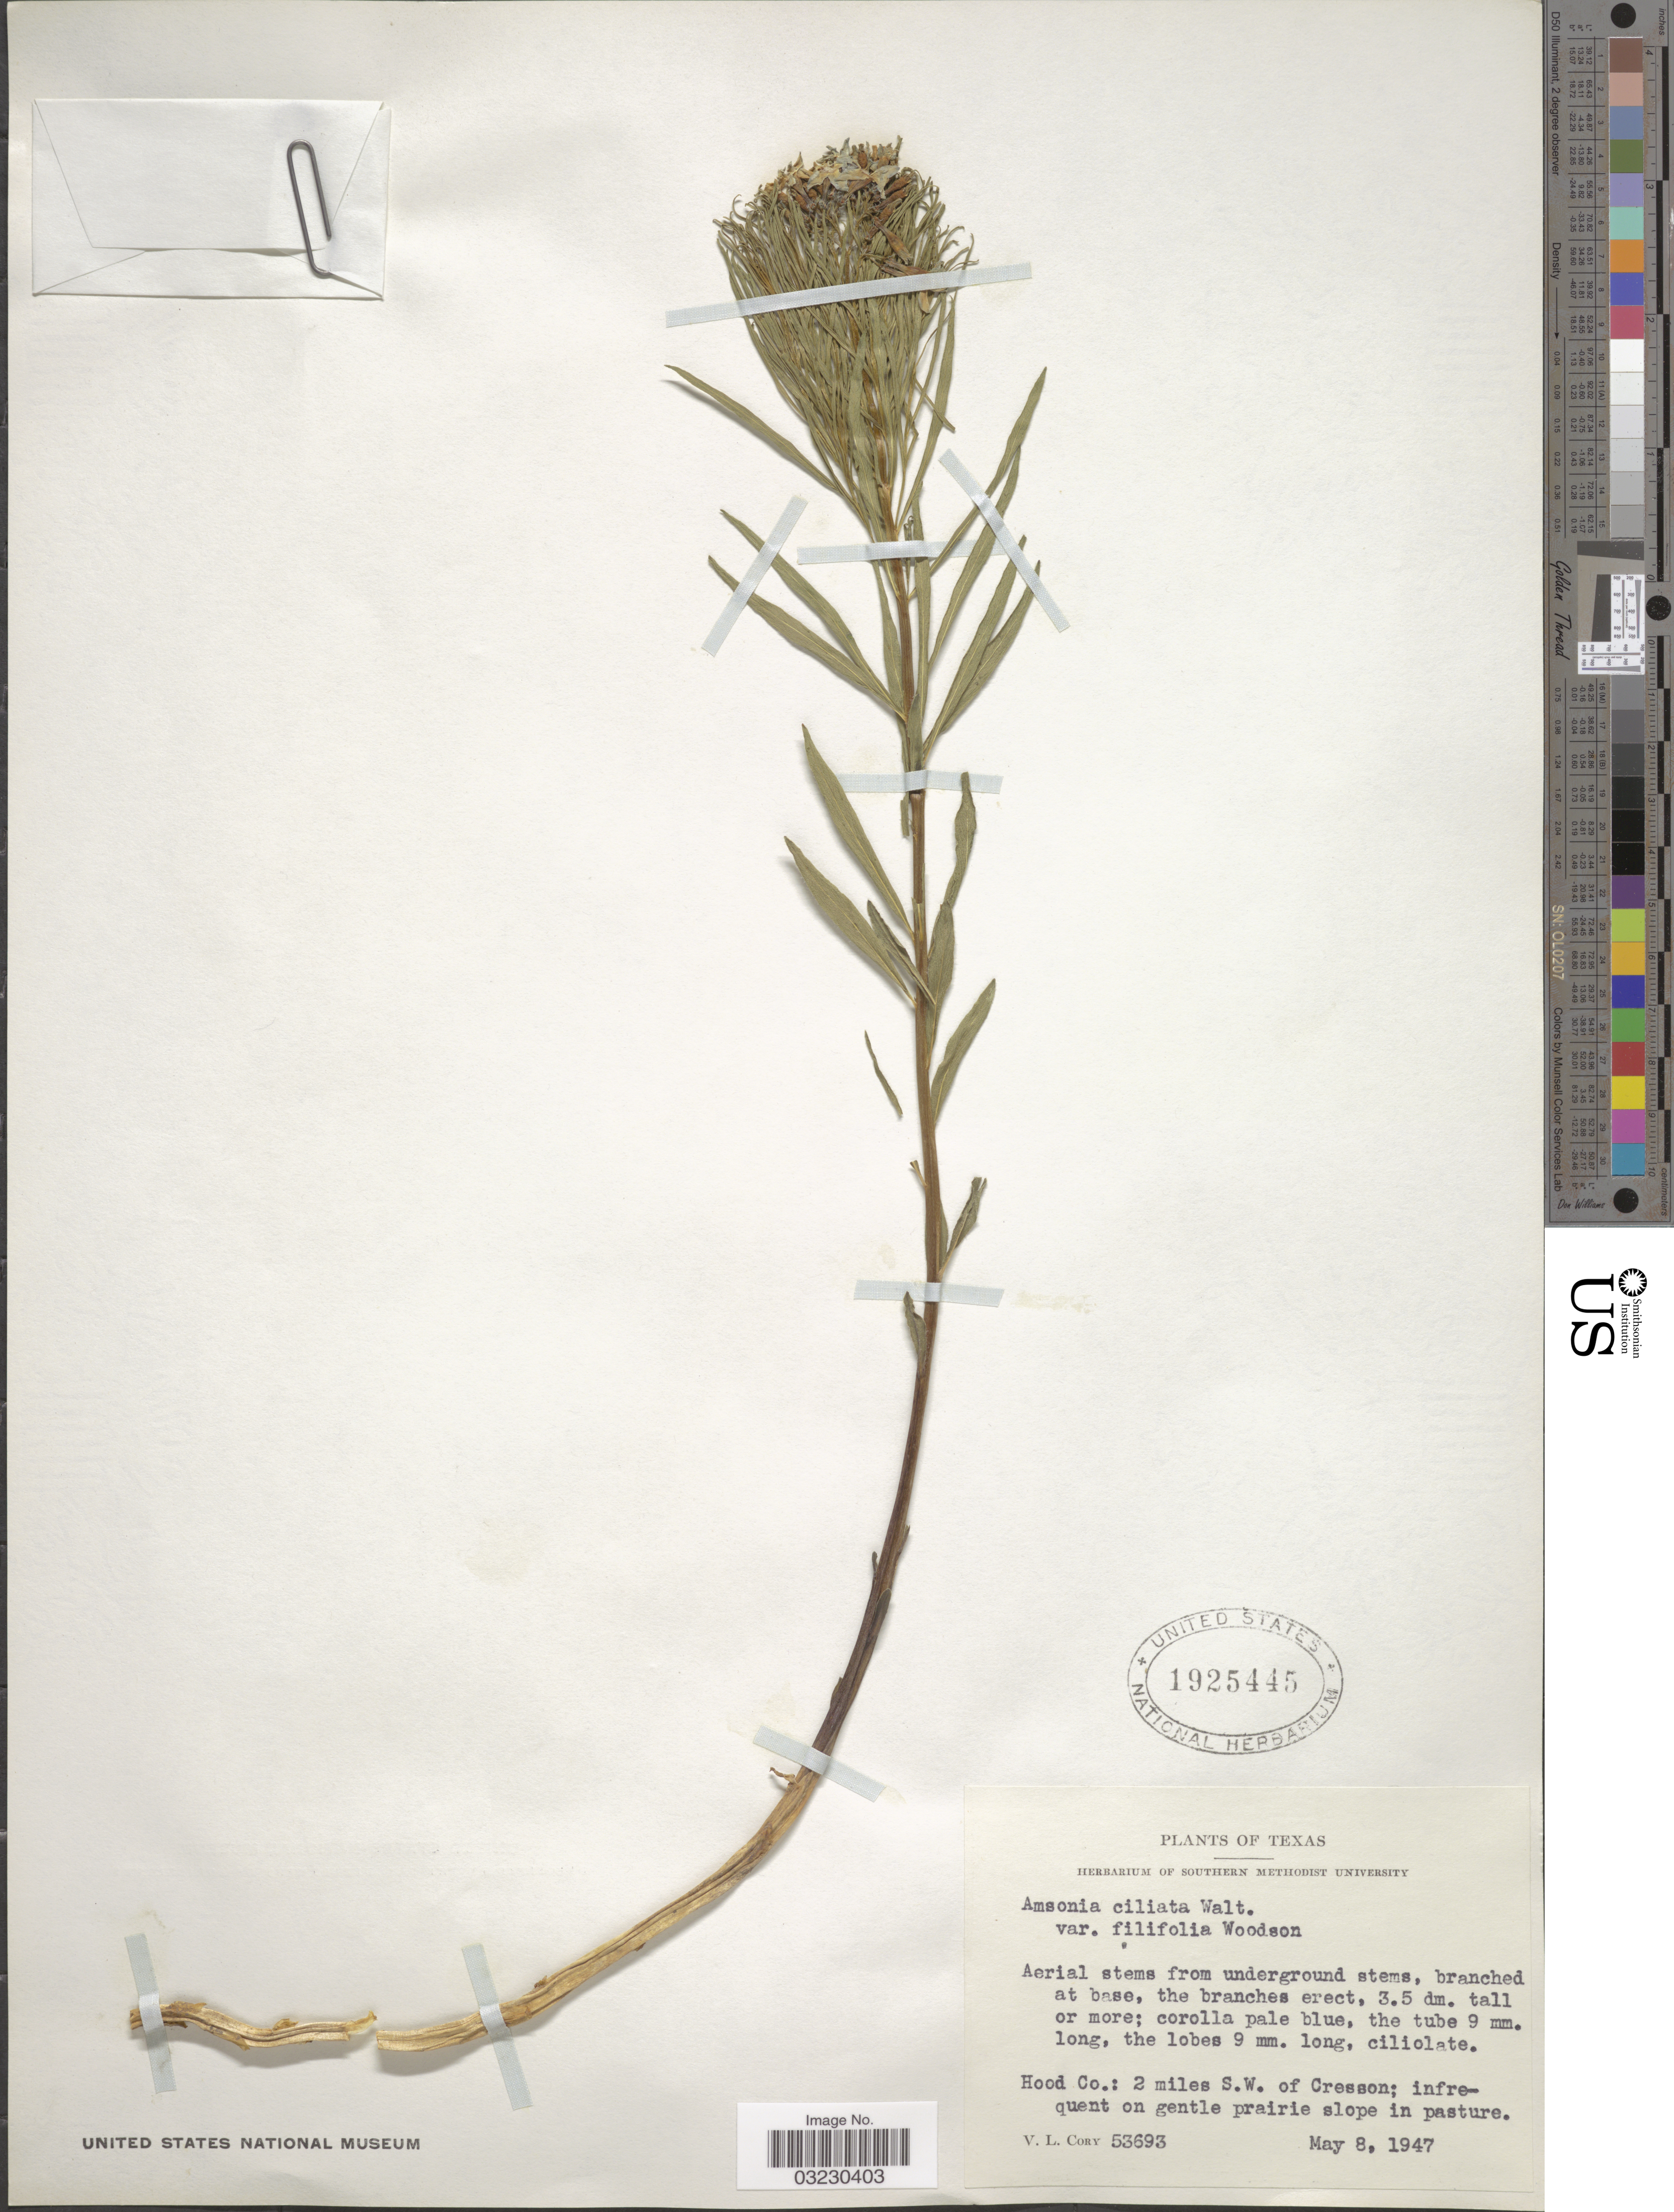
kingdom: Plantae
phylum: Tracheophyta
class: Magnoliopsida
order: Gentianales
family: Apocynaceae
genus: Amsonia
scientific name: Amsonia ciliata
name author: Walter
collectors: V. Cory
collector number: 53693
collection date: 1947-05-08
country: United States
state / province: Texas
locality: Hood Co.: 2 miles S. W. of Cresson; infrequent on gentle prairie slope in pasture.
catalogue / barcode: US 1925445